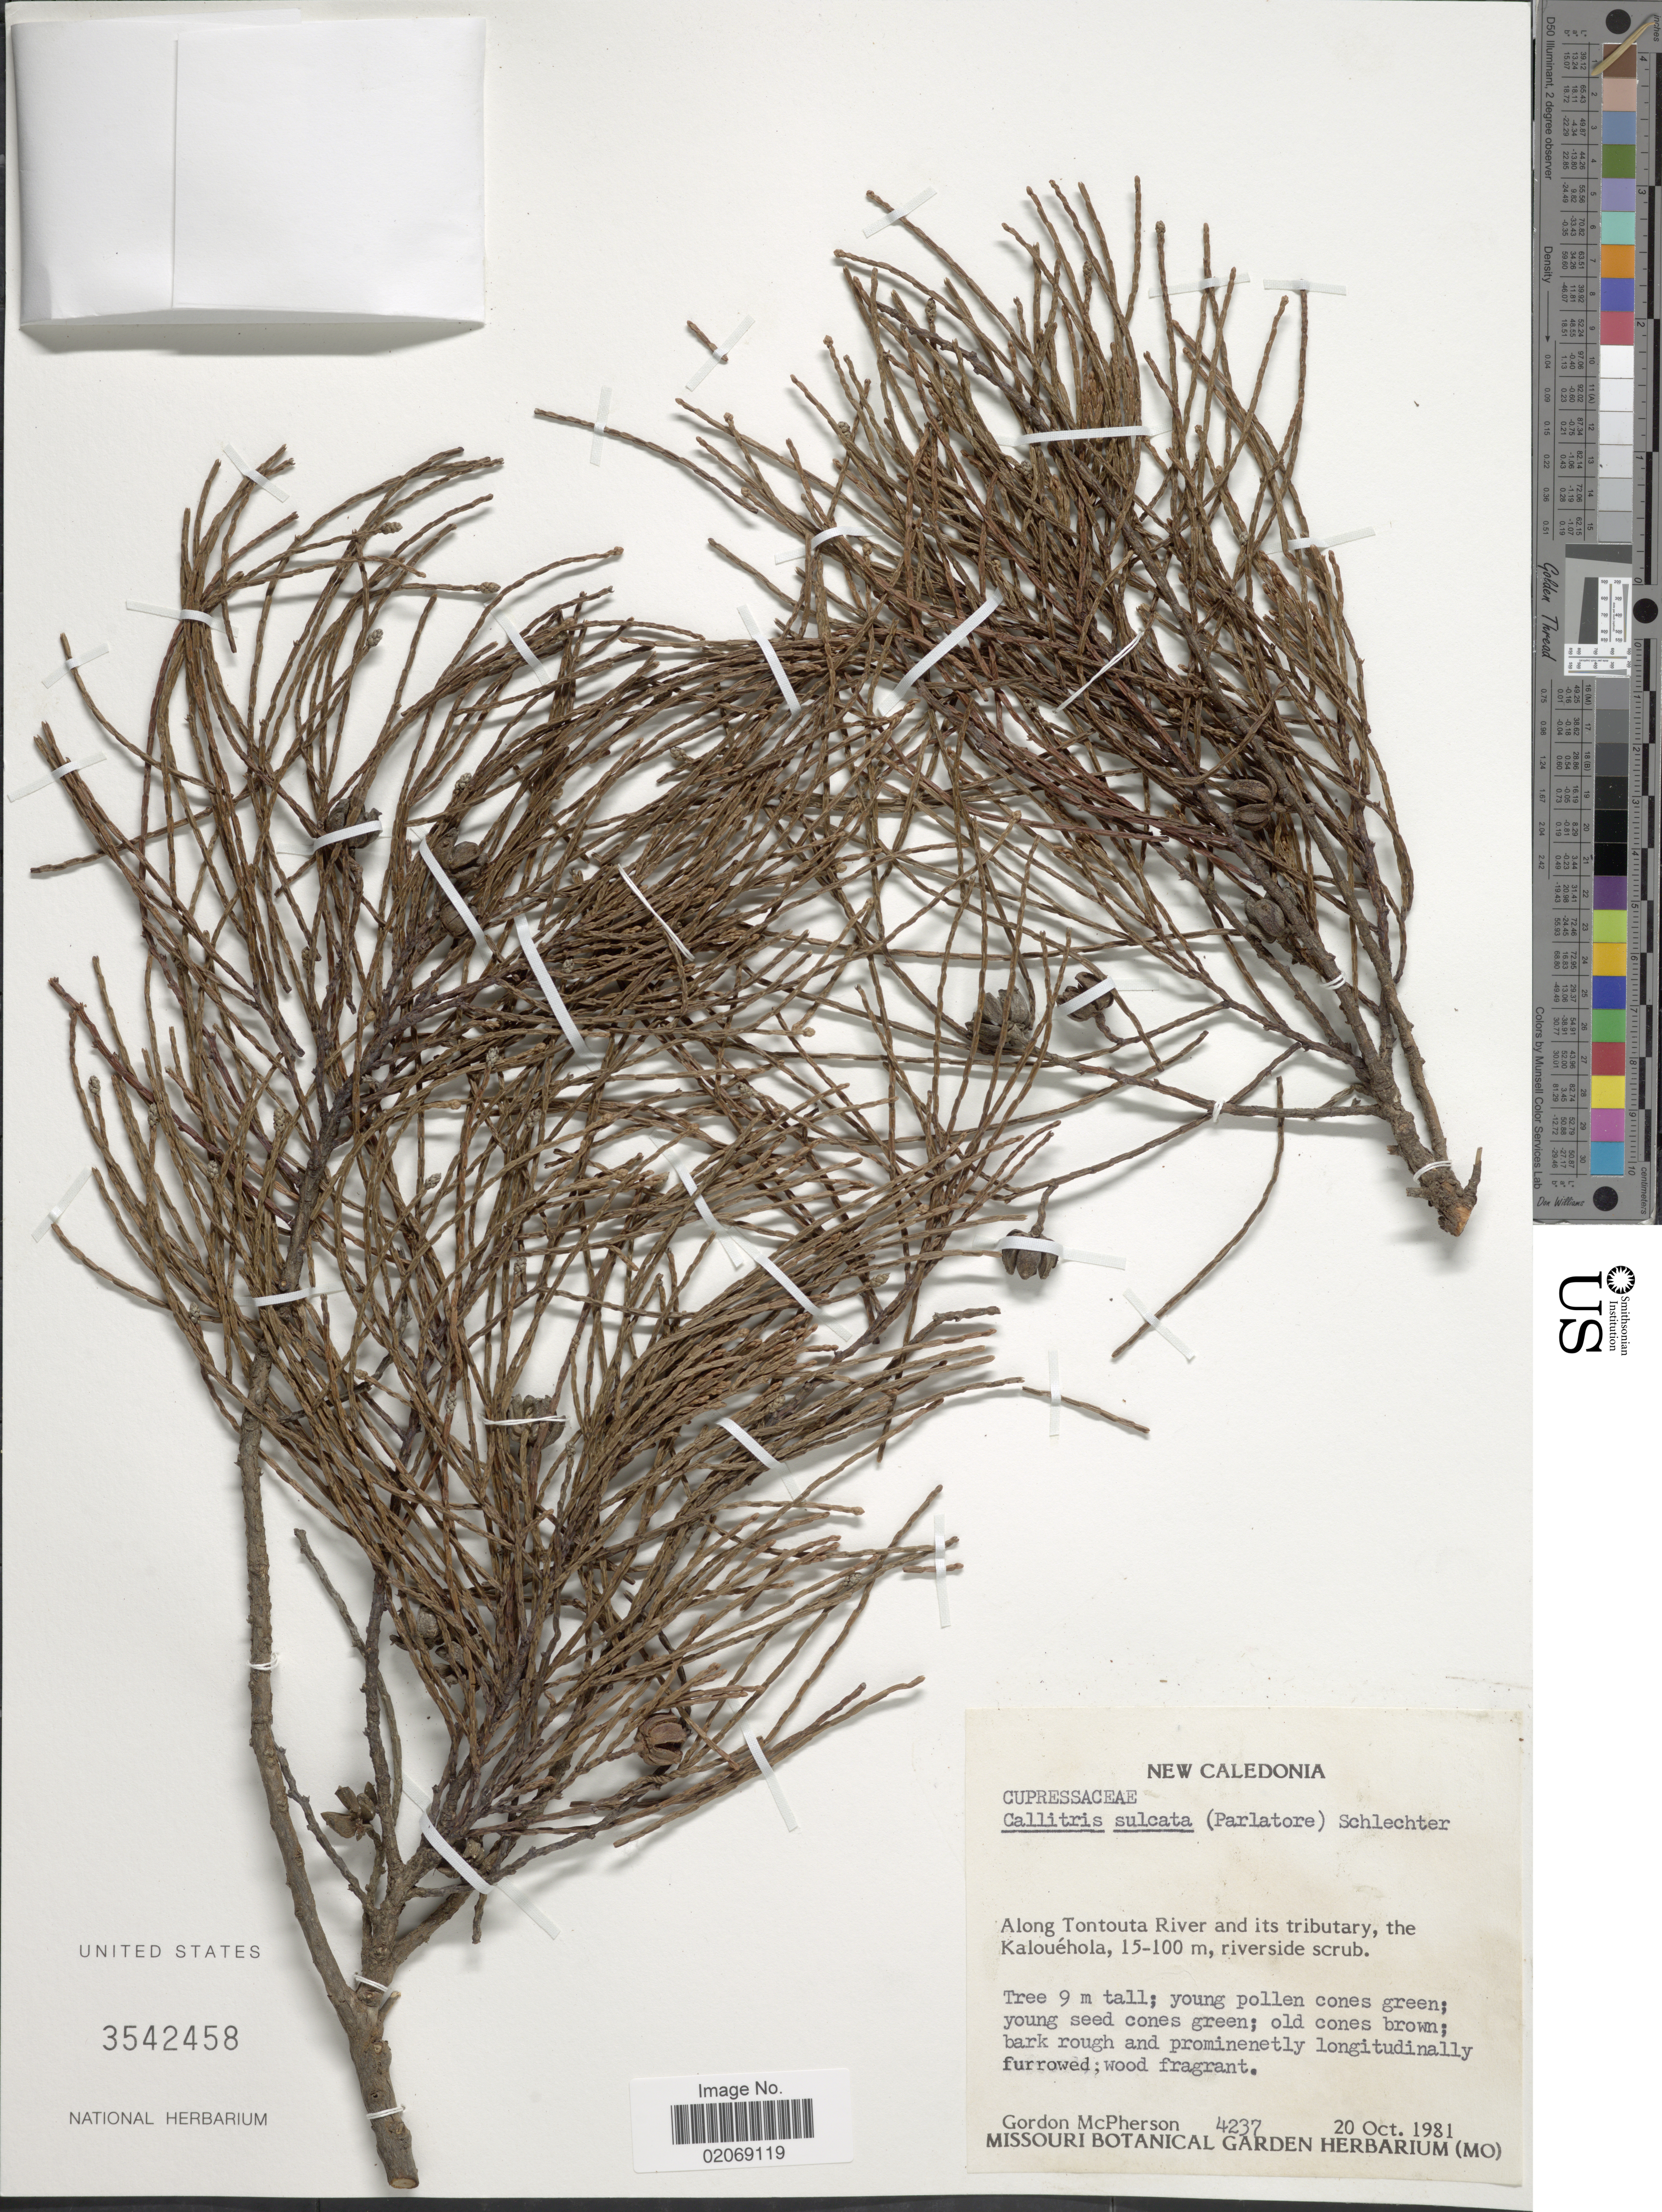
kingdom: Plantae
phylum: Tracheophyta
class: Pinopsida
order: Pinales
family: Cupressaceae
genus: Callitris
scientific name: Callitris sulcata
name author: (Parl.) Schltr.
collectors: G. McPherson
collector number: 4237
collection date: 1981-10-20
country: New Caledonia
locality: Along Tontouta River and its tributary, the Kalouehola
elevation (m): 15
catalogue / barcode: US 3542458